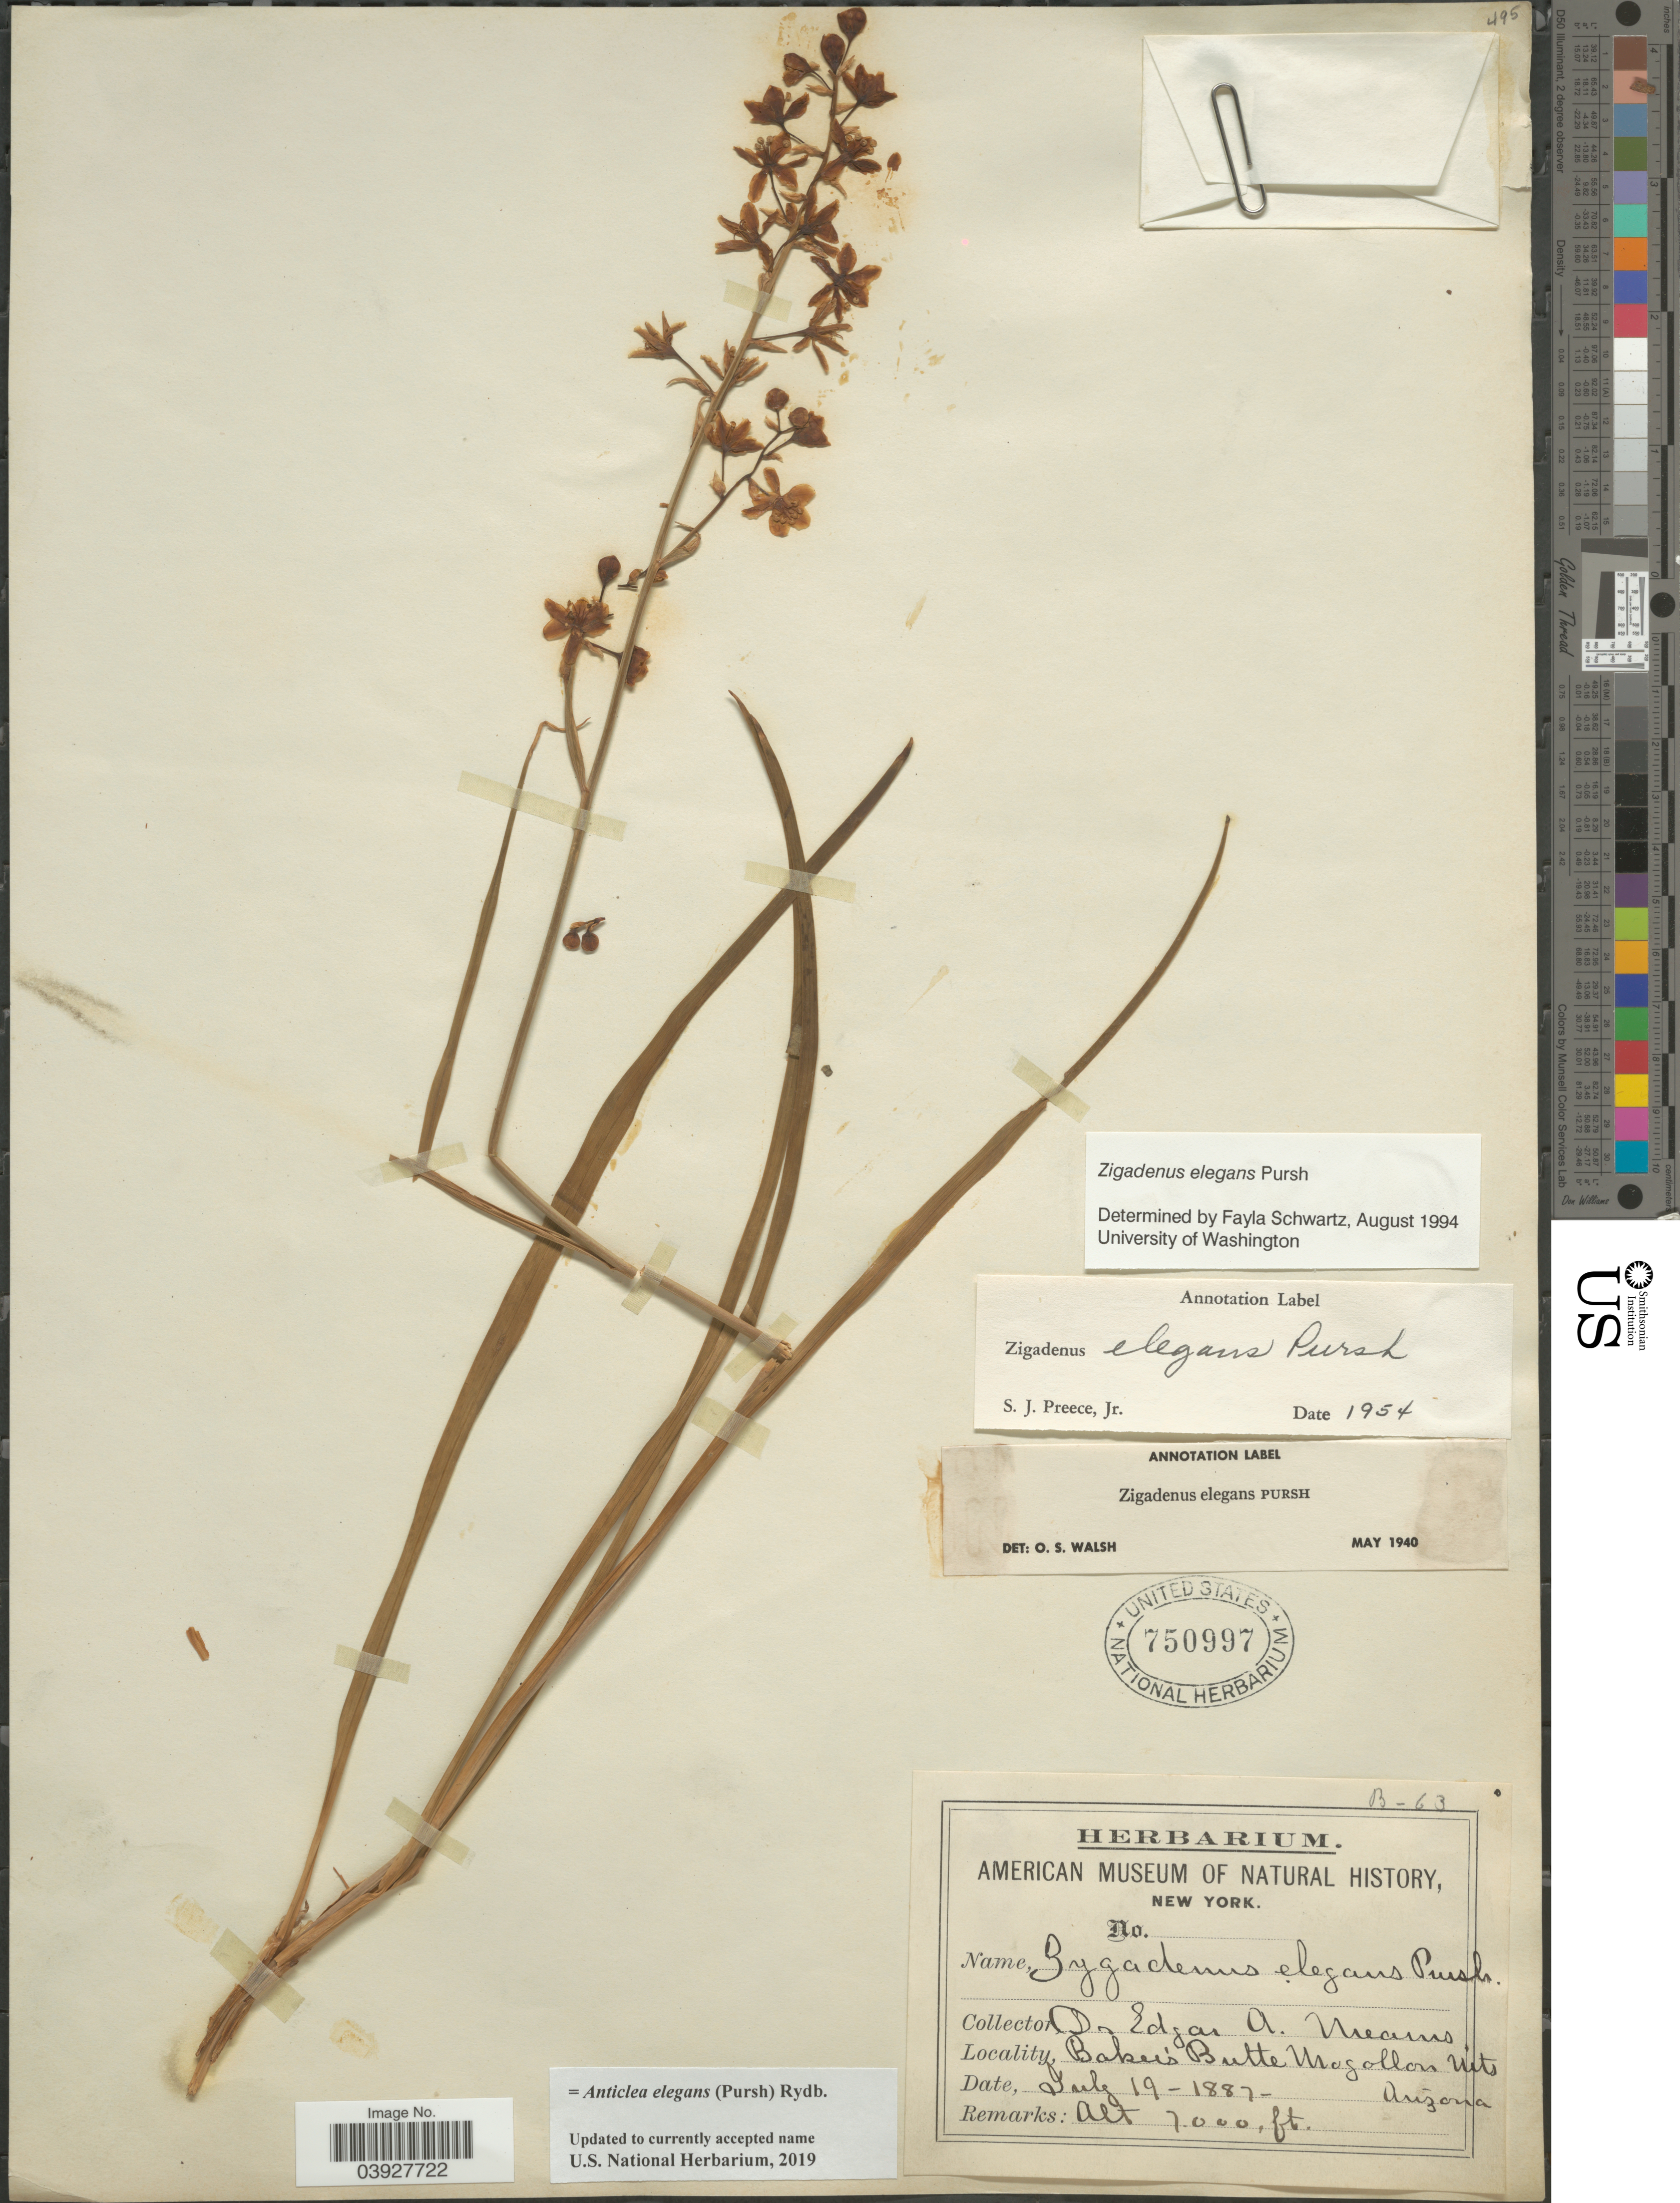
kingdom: Plantae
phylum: Tracheophyta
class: Liliopsida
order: Liliales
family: Melanthiaceae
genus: Anticlea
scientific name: Anticlea elegans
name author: (Pursh) Rydb.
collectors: E. A. Mearns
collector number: B-63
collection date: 1887-07-19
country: United States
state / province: Arizona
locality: Baker's Butte Mogollon Mts.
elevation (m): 2134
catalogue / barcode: US 750997